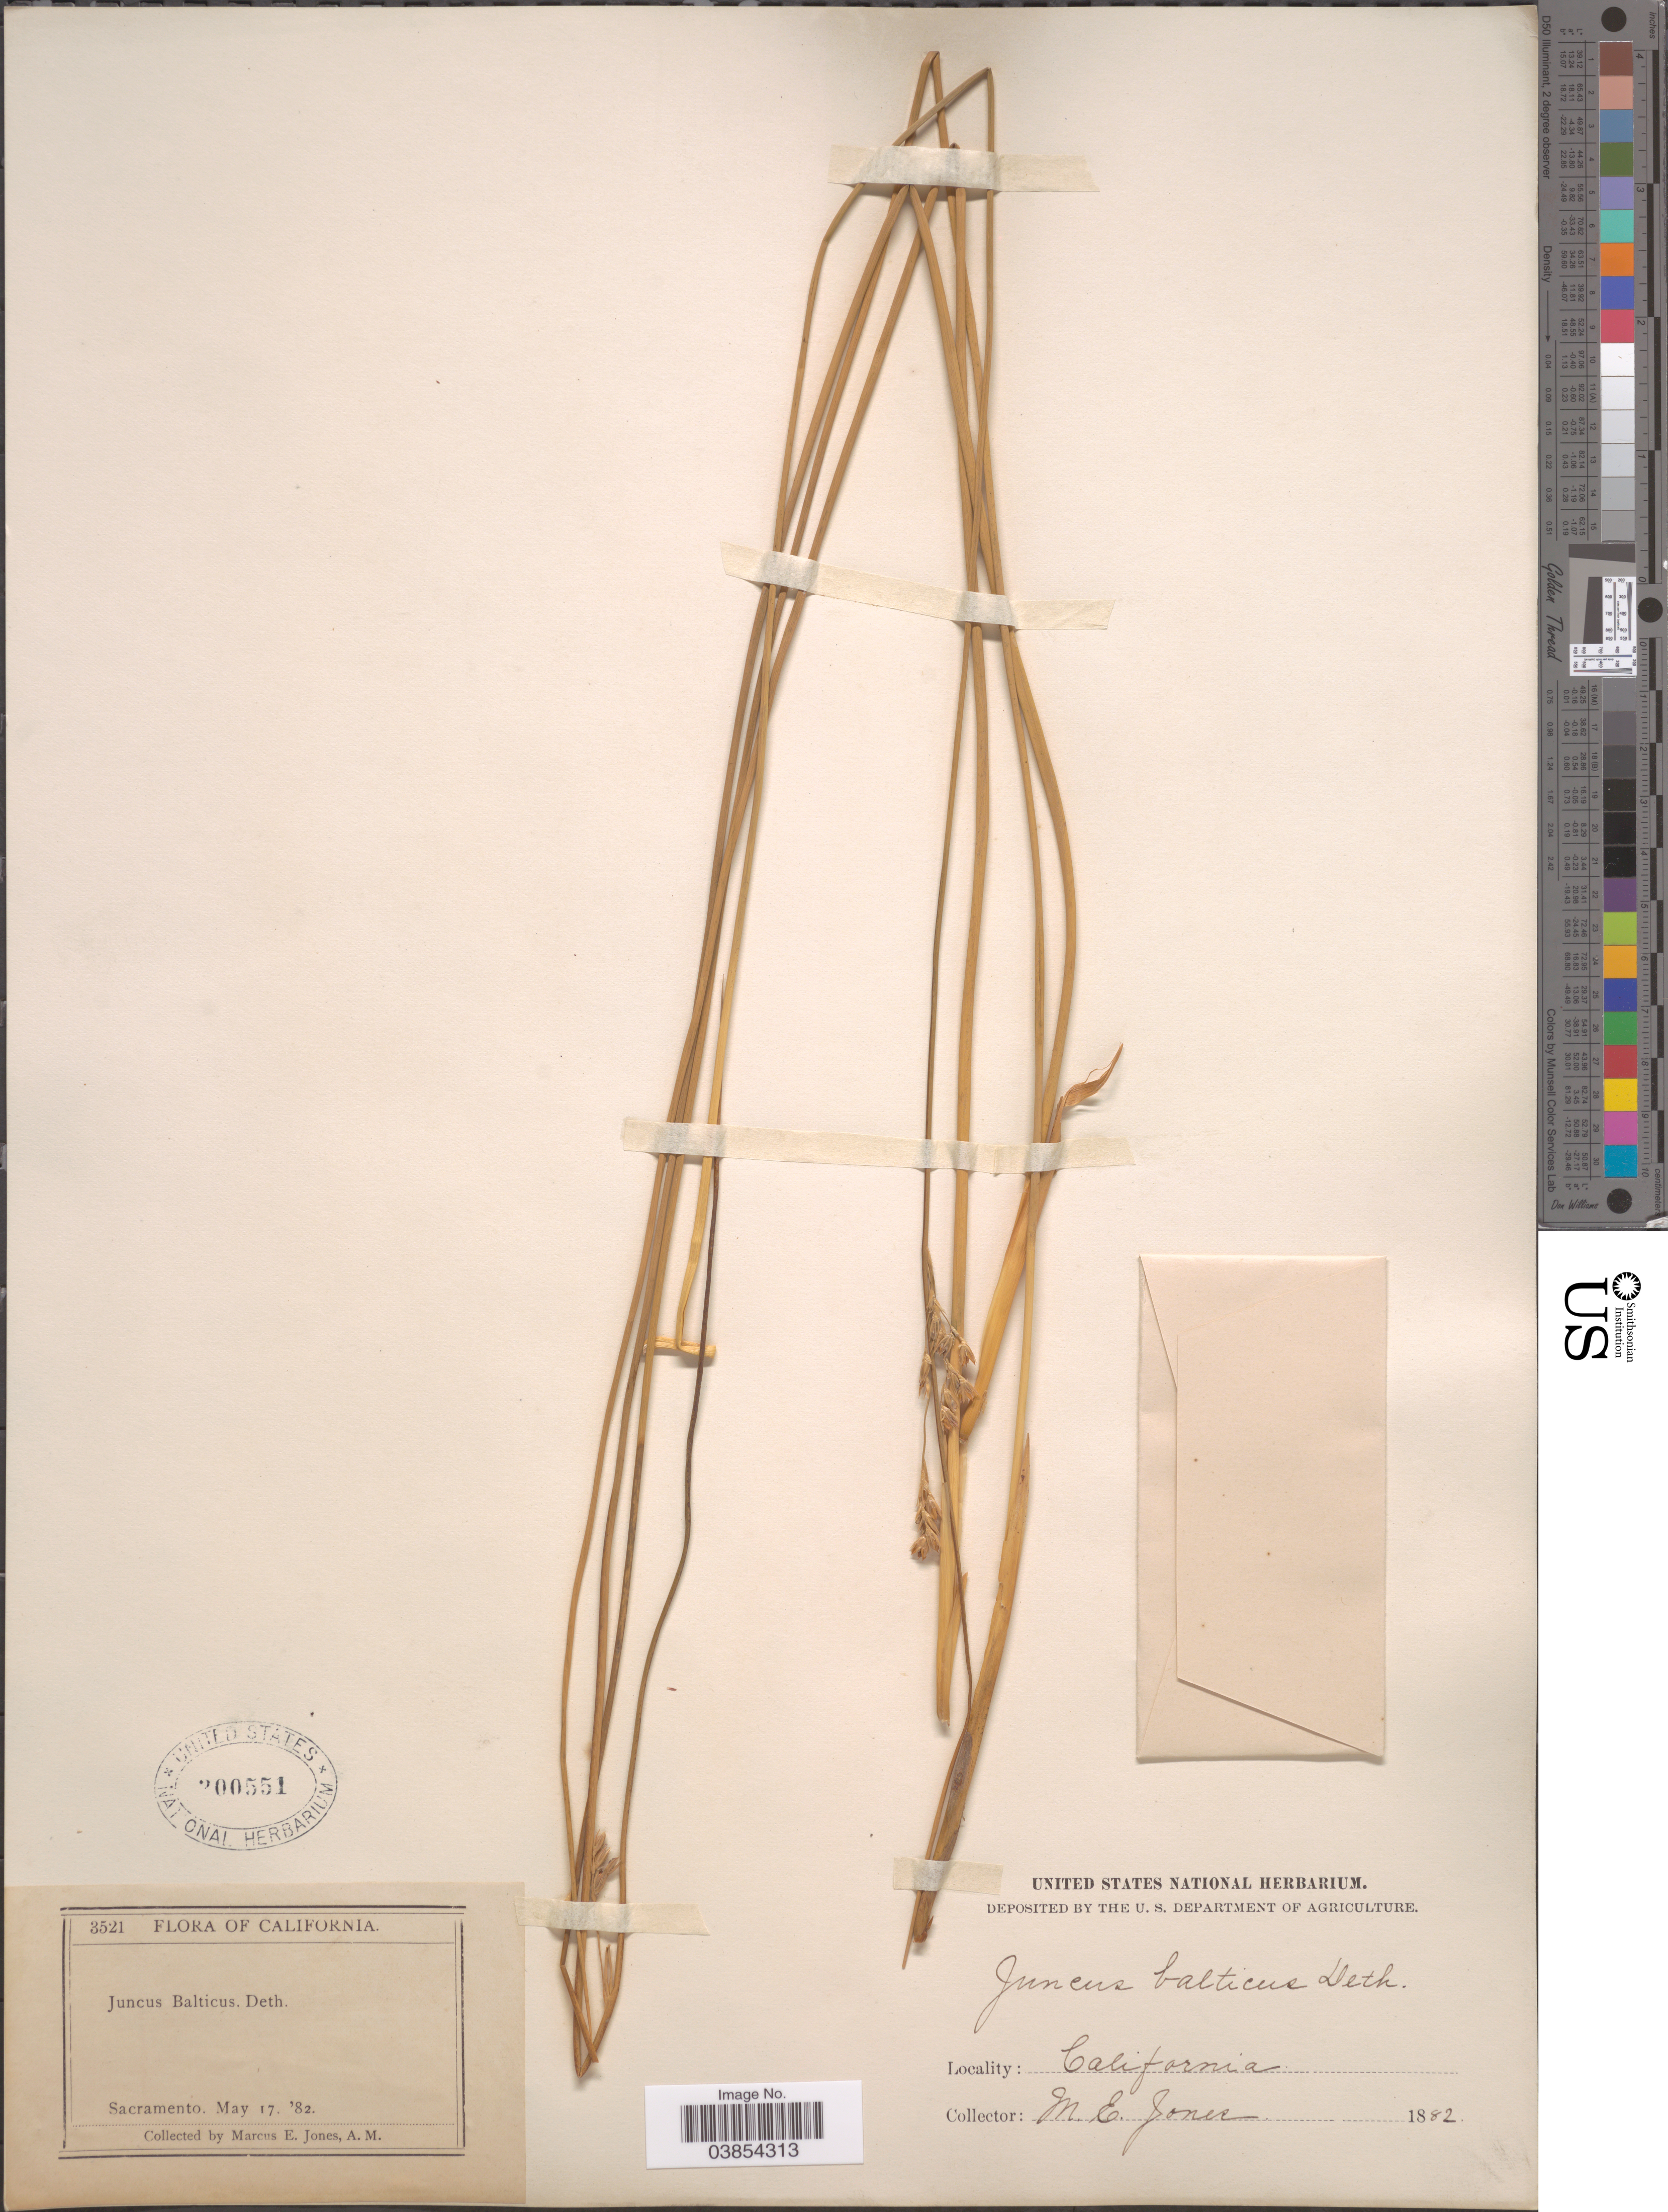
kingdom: Plantae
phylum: Tracheophyta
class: Liliopsida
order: Poales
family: Juncaceae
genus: Juncus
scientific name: Juncus lesueurii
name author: Bol.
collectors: M. E. Jones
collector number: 3521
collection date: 1882-05-17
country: United States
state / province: California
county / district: Sacramento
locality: Sacramento.